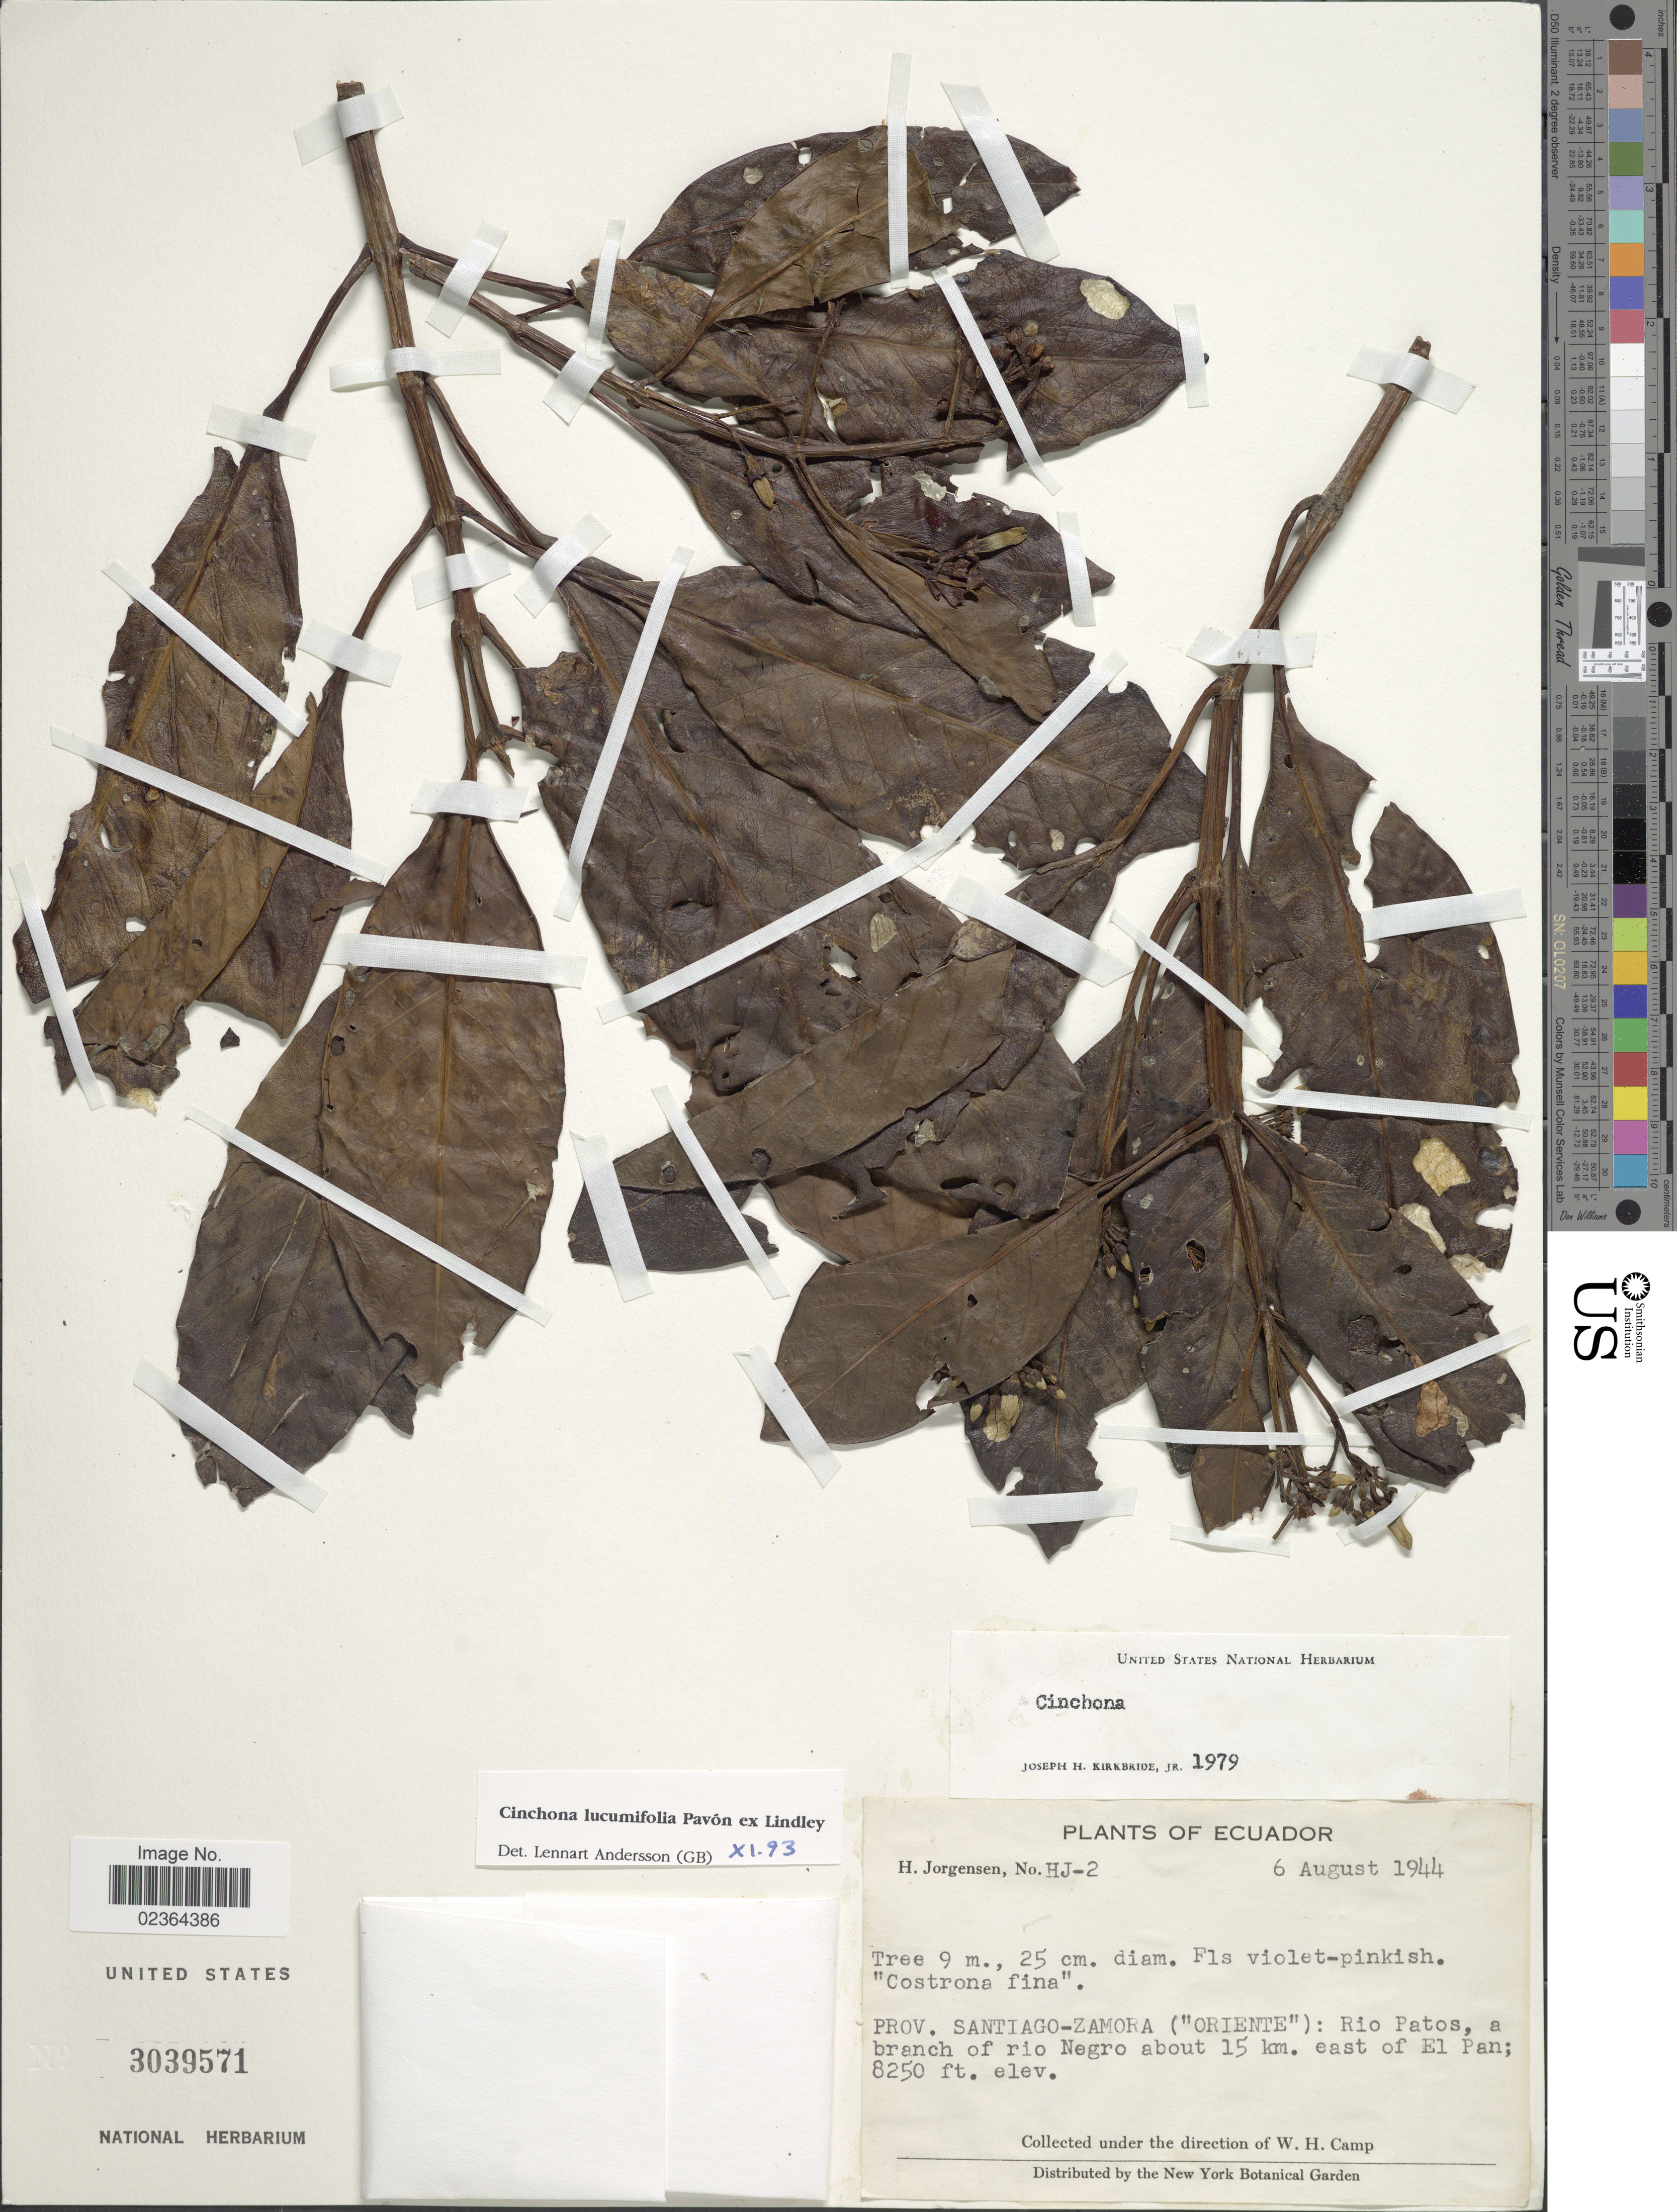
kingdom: Plantae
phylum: Tracheophyta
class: Magnoliopsida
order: Gentianales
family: Rubiaceae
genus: Cinchona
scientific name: Cinchona lucumifolia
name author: Pav. ex Lindl.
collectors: H. Jørgensen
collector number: HJ-2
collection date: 1944-08-06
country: Ecuador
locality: Prov. Santiago-Zamora (Oriente): Rio Patos, a branch of Rio Negro about 15 km. east of El Pan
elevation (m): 2515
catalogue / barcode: US 3039571